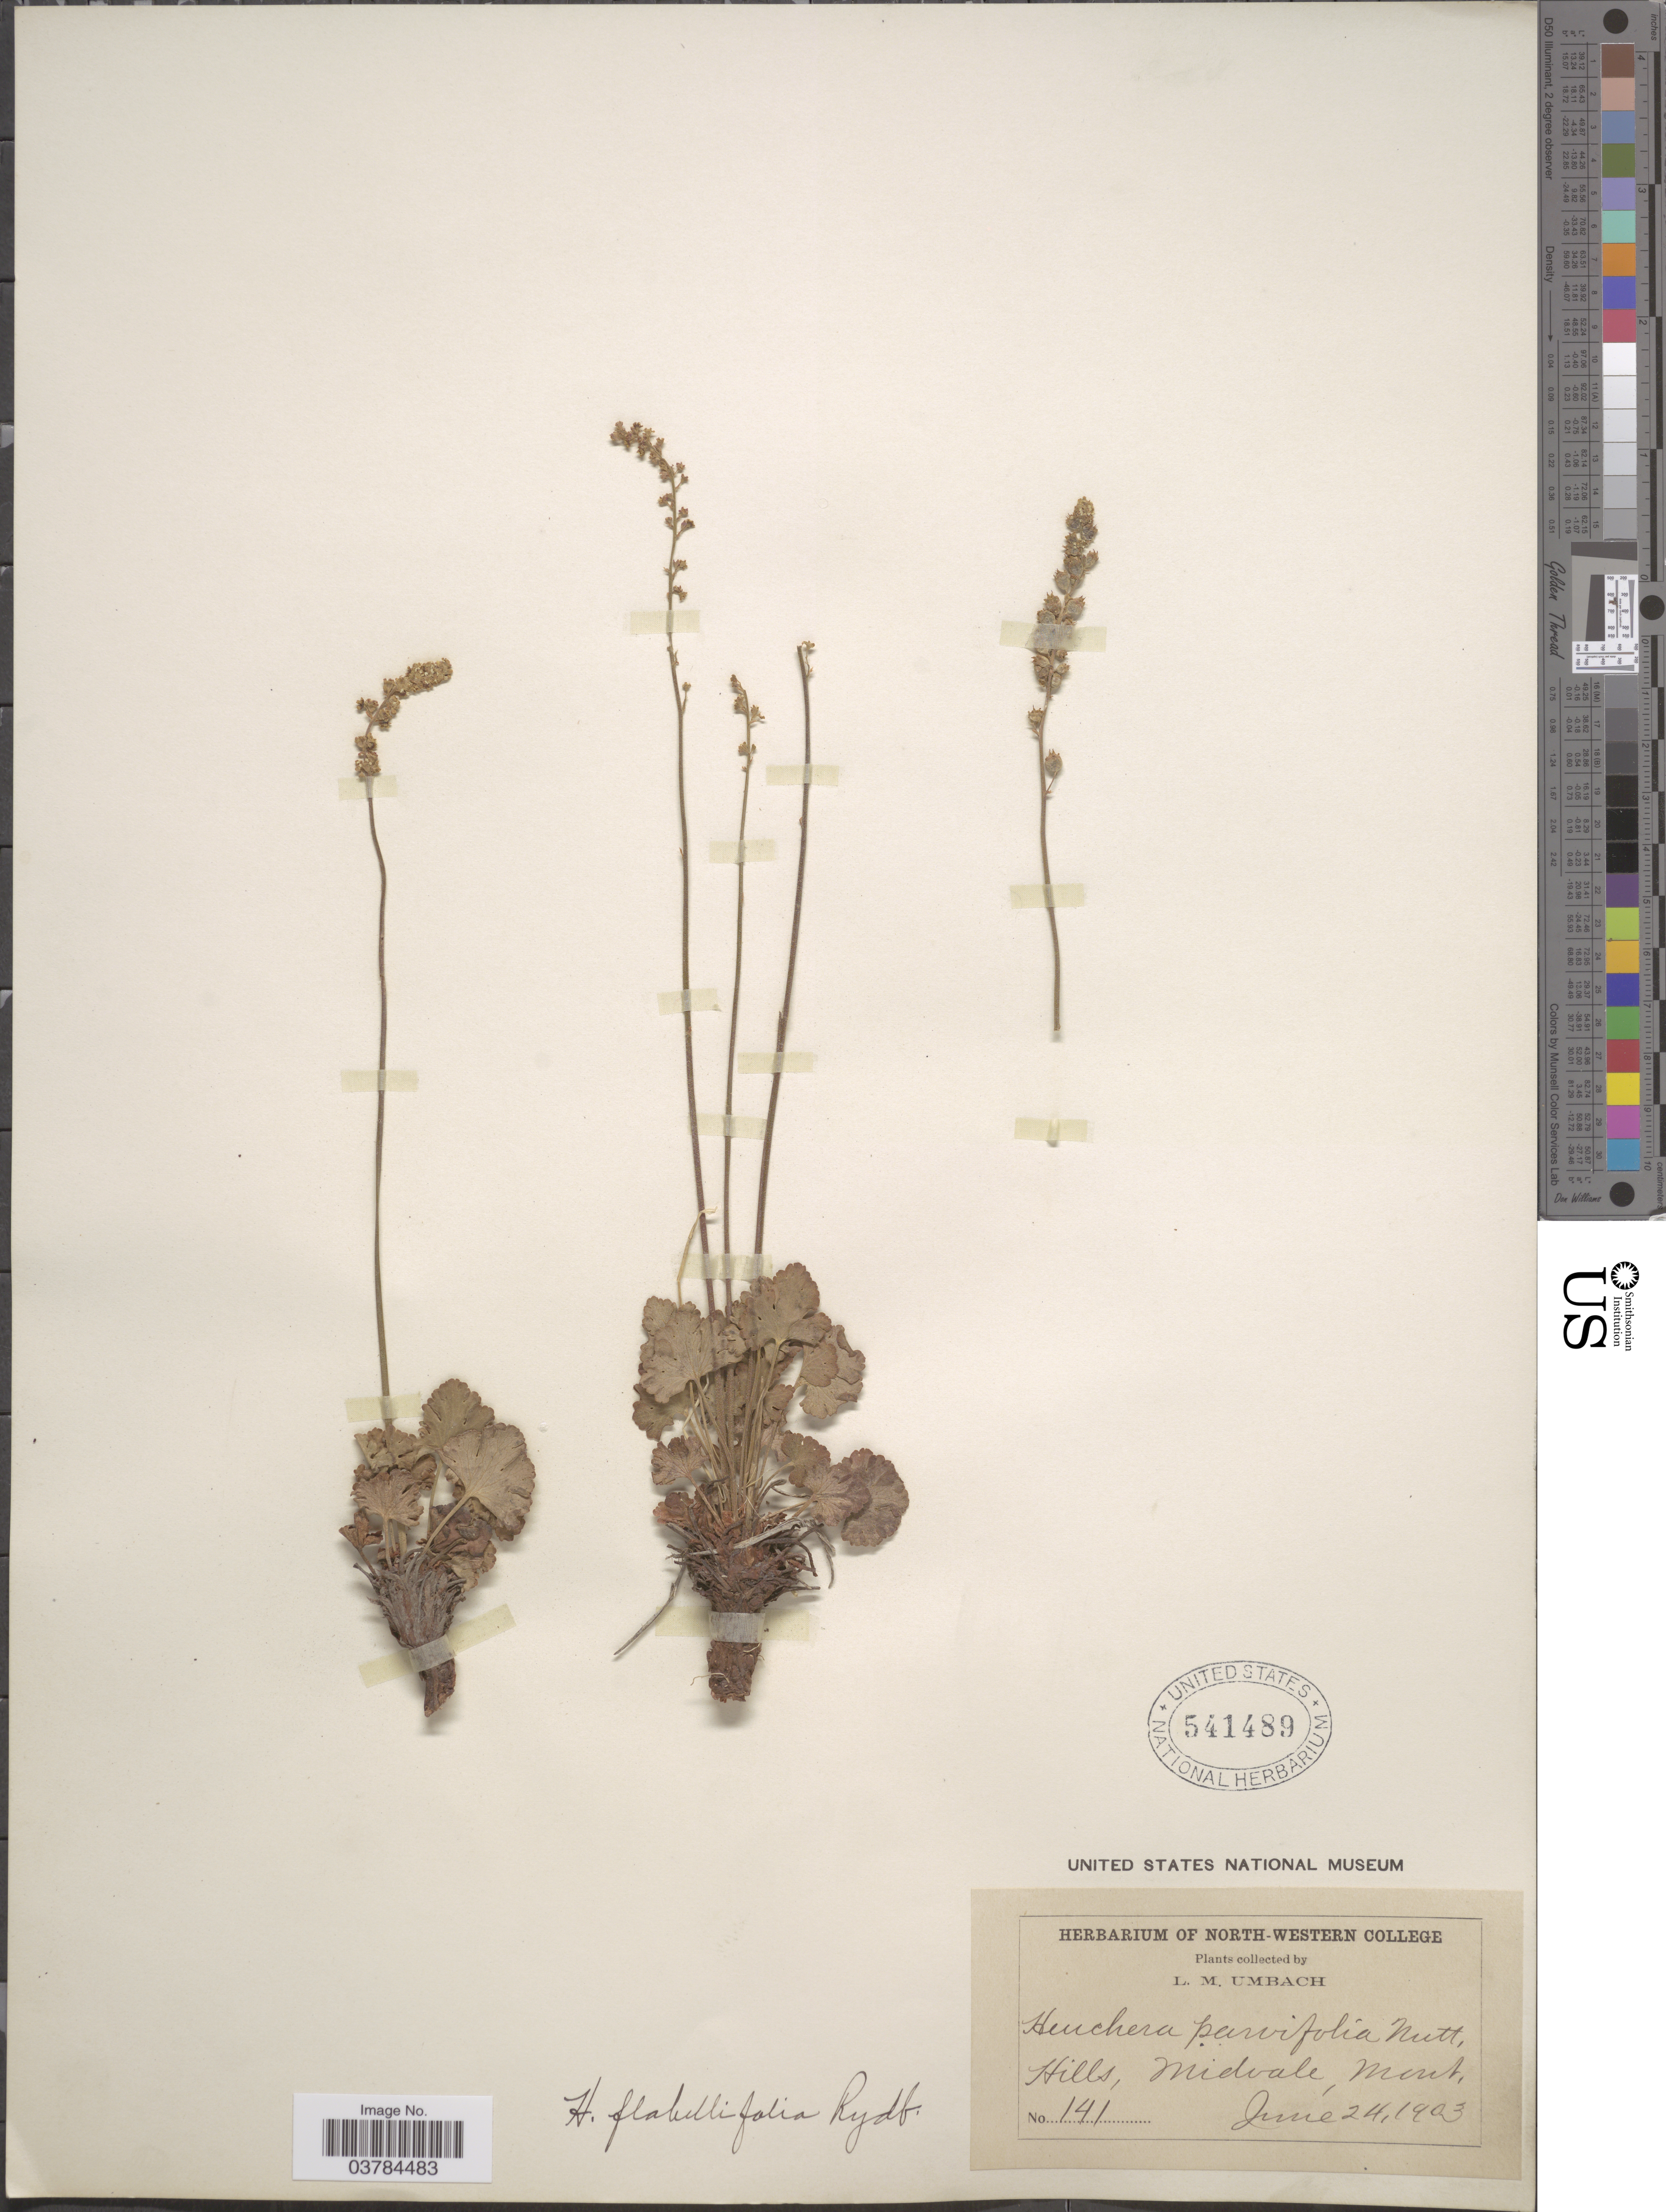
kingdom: Plantae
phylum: Tracheophyta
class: Magnoliopsida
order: Saxifragales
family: Saxifragaceae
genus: Heuchera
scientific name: Heuchera flabellifolia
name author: Rydb.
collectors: L. M. Umbach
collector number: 141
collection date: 1903-06-24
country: United States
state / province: Montana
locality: Hills, Midvale.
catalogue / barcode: US 541489